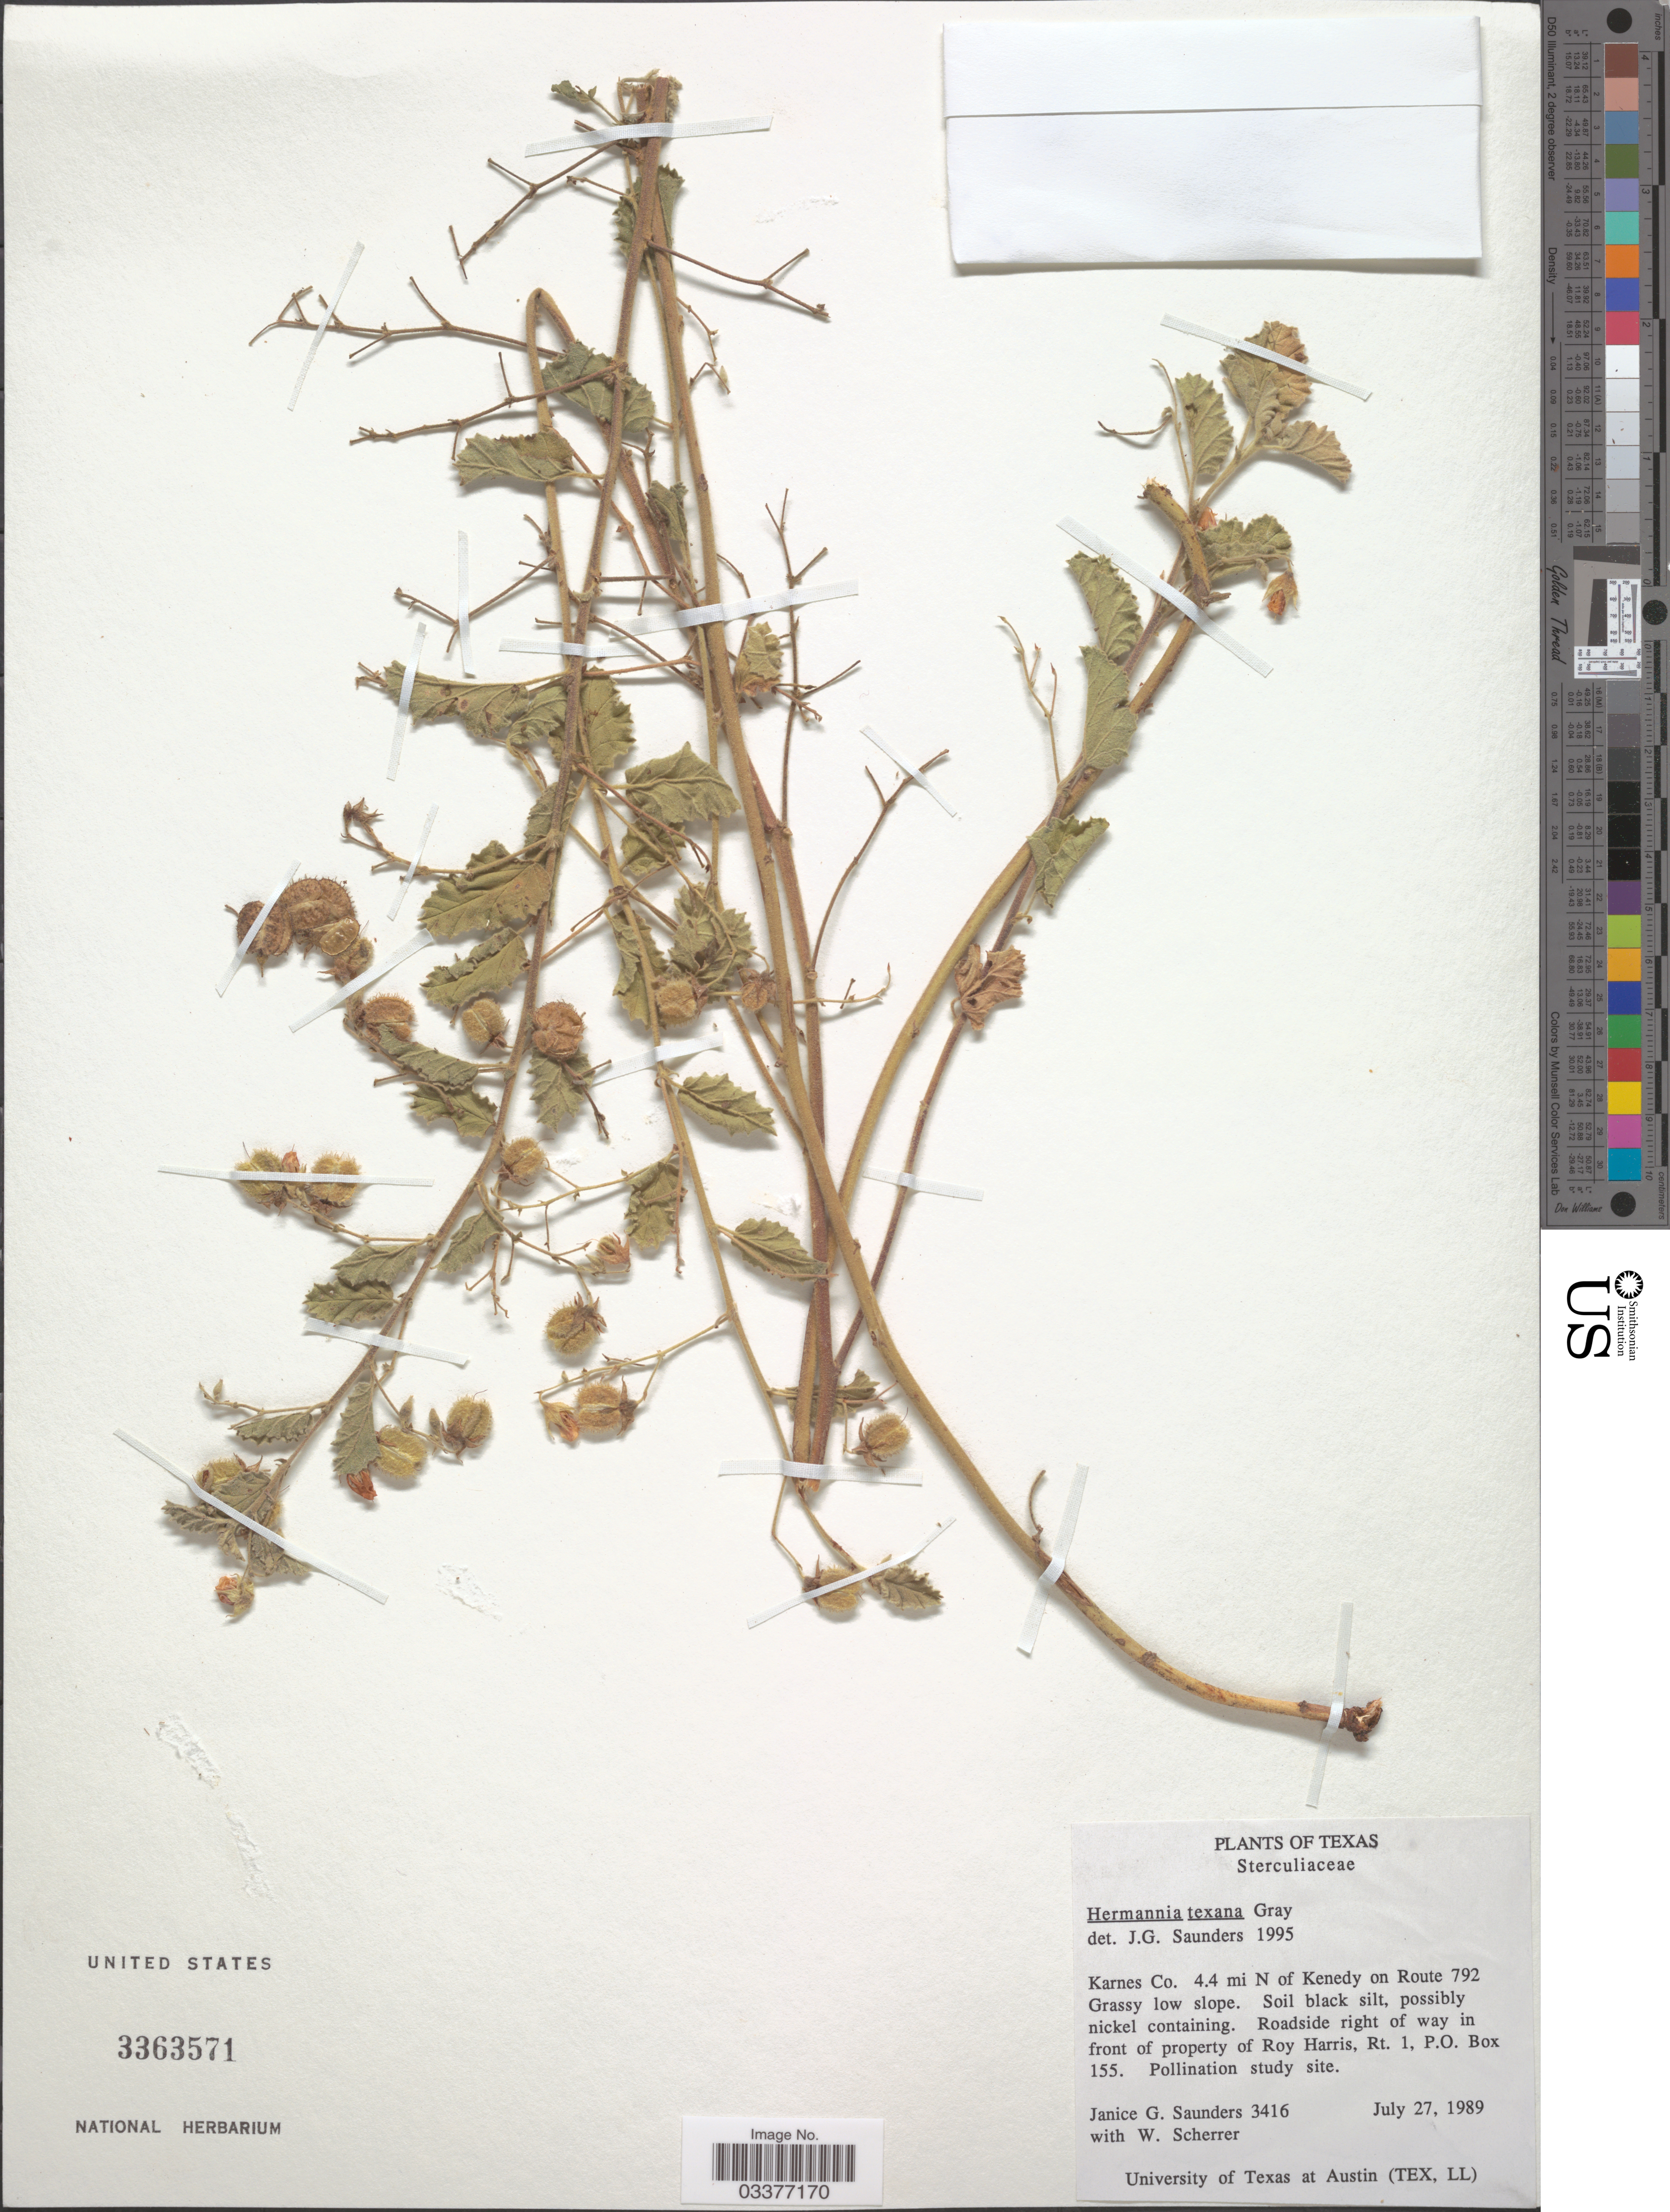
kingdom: Plantae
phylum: Tracheophyta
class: Magnoliopsida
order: Malvales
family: Malvaceae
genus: Hermannia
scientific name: Hermannia texana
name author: A. Gray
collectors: J. G. Saunders & W. Scherrer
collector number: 3416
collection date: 1989-07-27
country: United States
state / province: Texas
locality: Karnes Co. 4.4 mi N of Kenedy on Route 792. Roadside right of way in front of property of Roy Harris, Rt. 1, P.O. Box 155.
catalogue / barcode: US 3363571